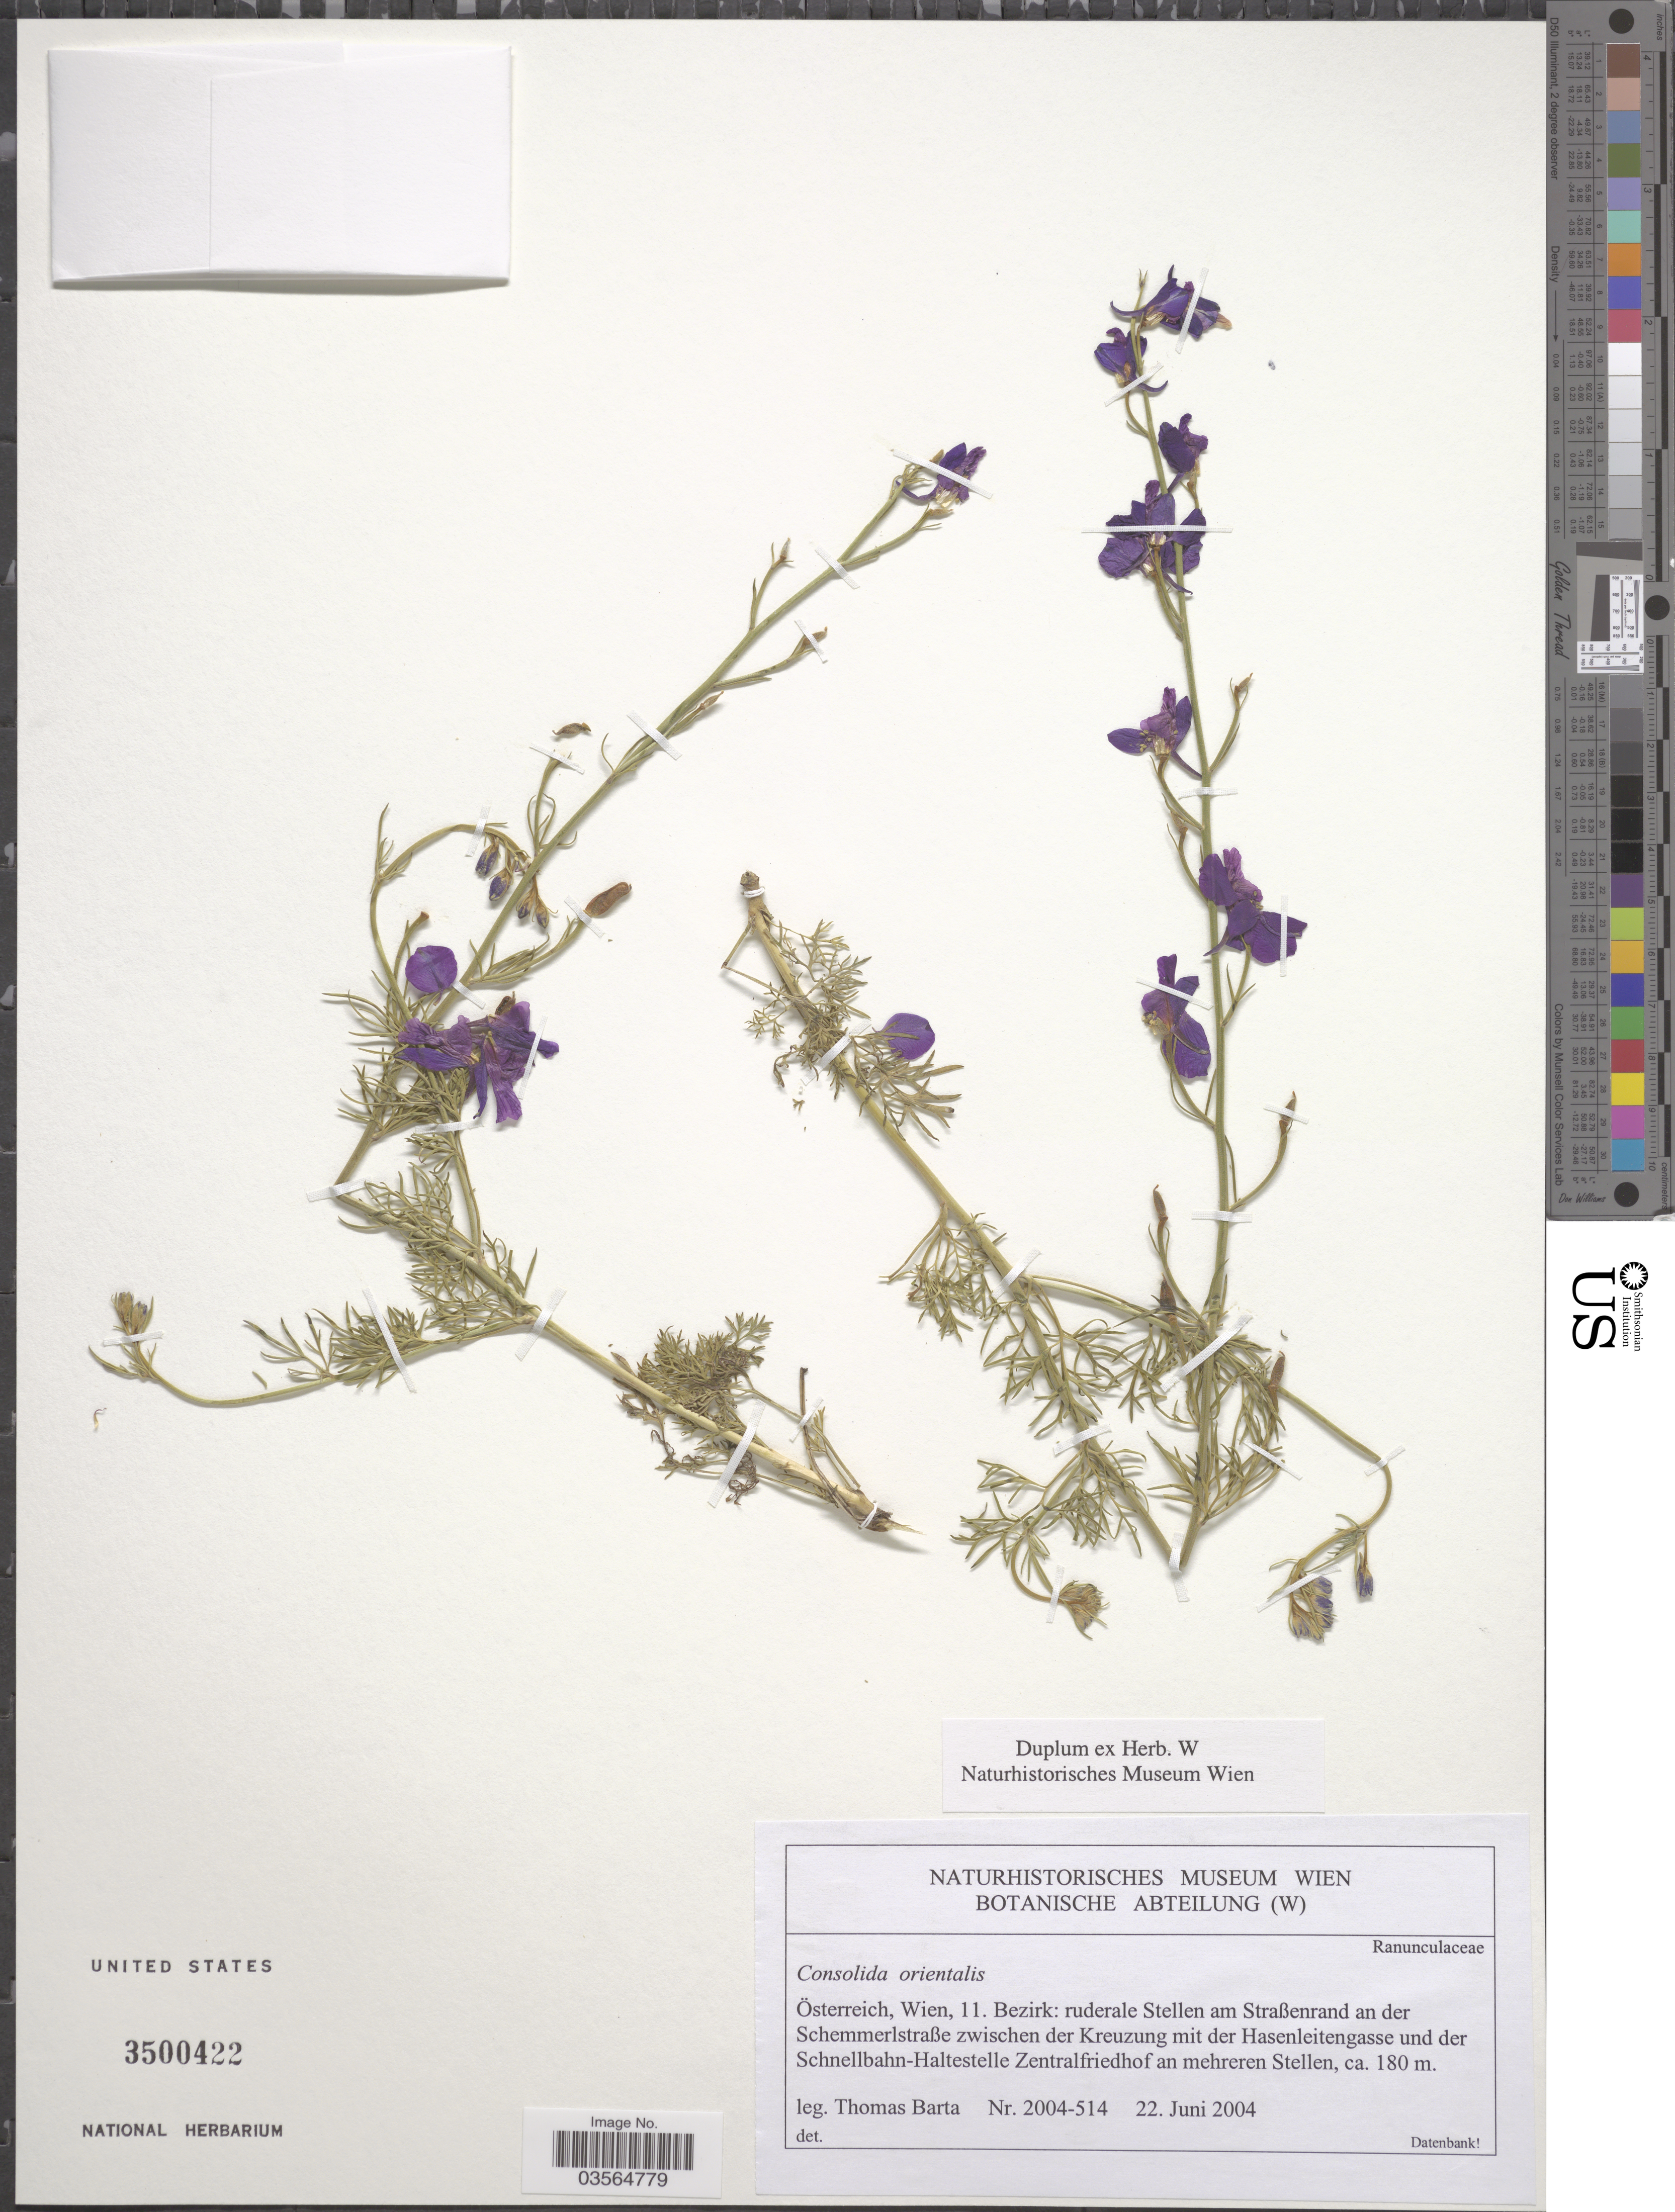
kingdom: Plantae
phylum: Tracheophyta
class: Magnoliopsida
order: Ranunculales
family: Ranunculaceae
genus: Delphinium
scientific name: Delphinium hispanicum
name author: Willk. ex Costa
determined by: Du Pasquier, P.-E.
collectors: T. Barta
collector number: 2004-514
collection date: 2004-06-22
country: Austria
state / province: Wien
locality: Österreich, 11. Bezirk: ruderale Stellen am Straßenrand an der Schemmerlstraße zwischen der Kreuzung mit der Hasenleitengasse und der Schnellbahn-Haltestelle Zentralfriedhof an mehreren Stellen.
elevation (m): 180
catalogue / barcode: US 3500422